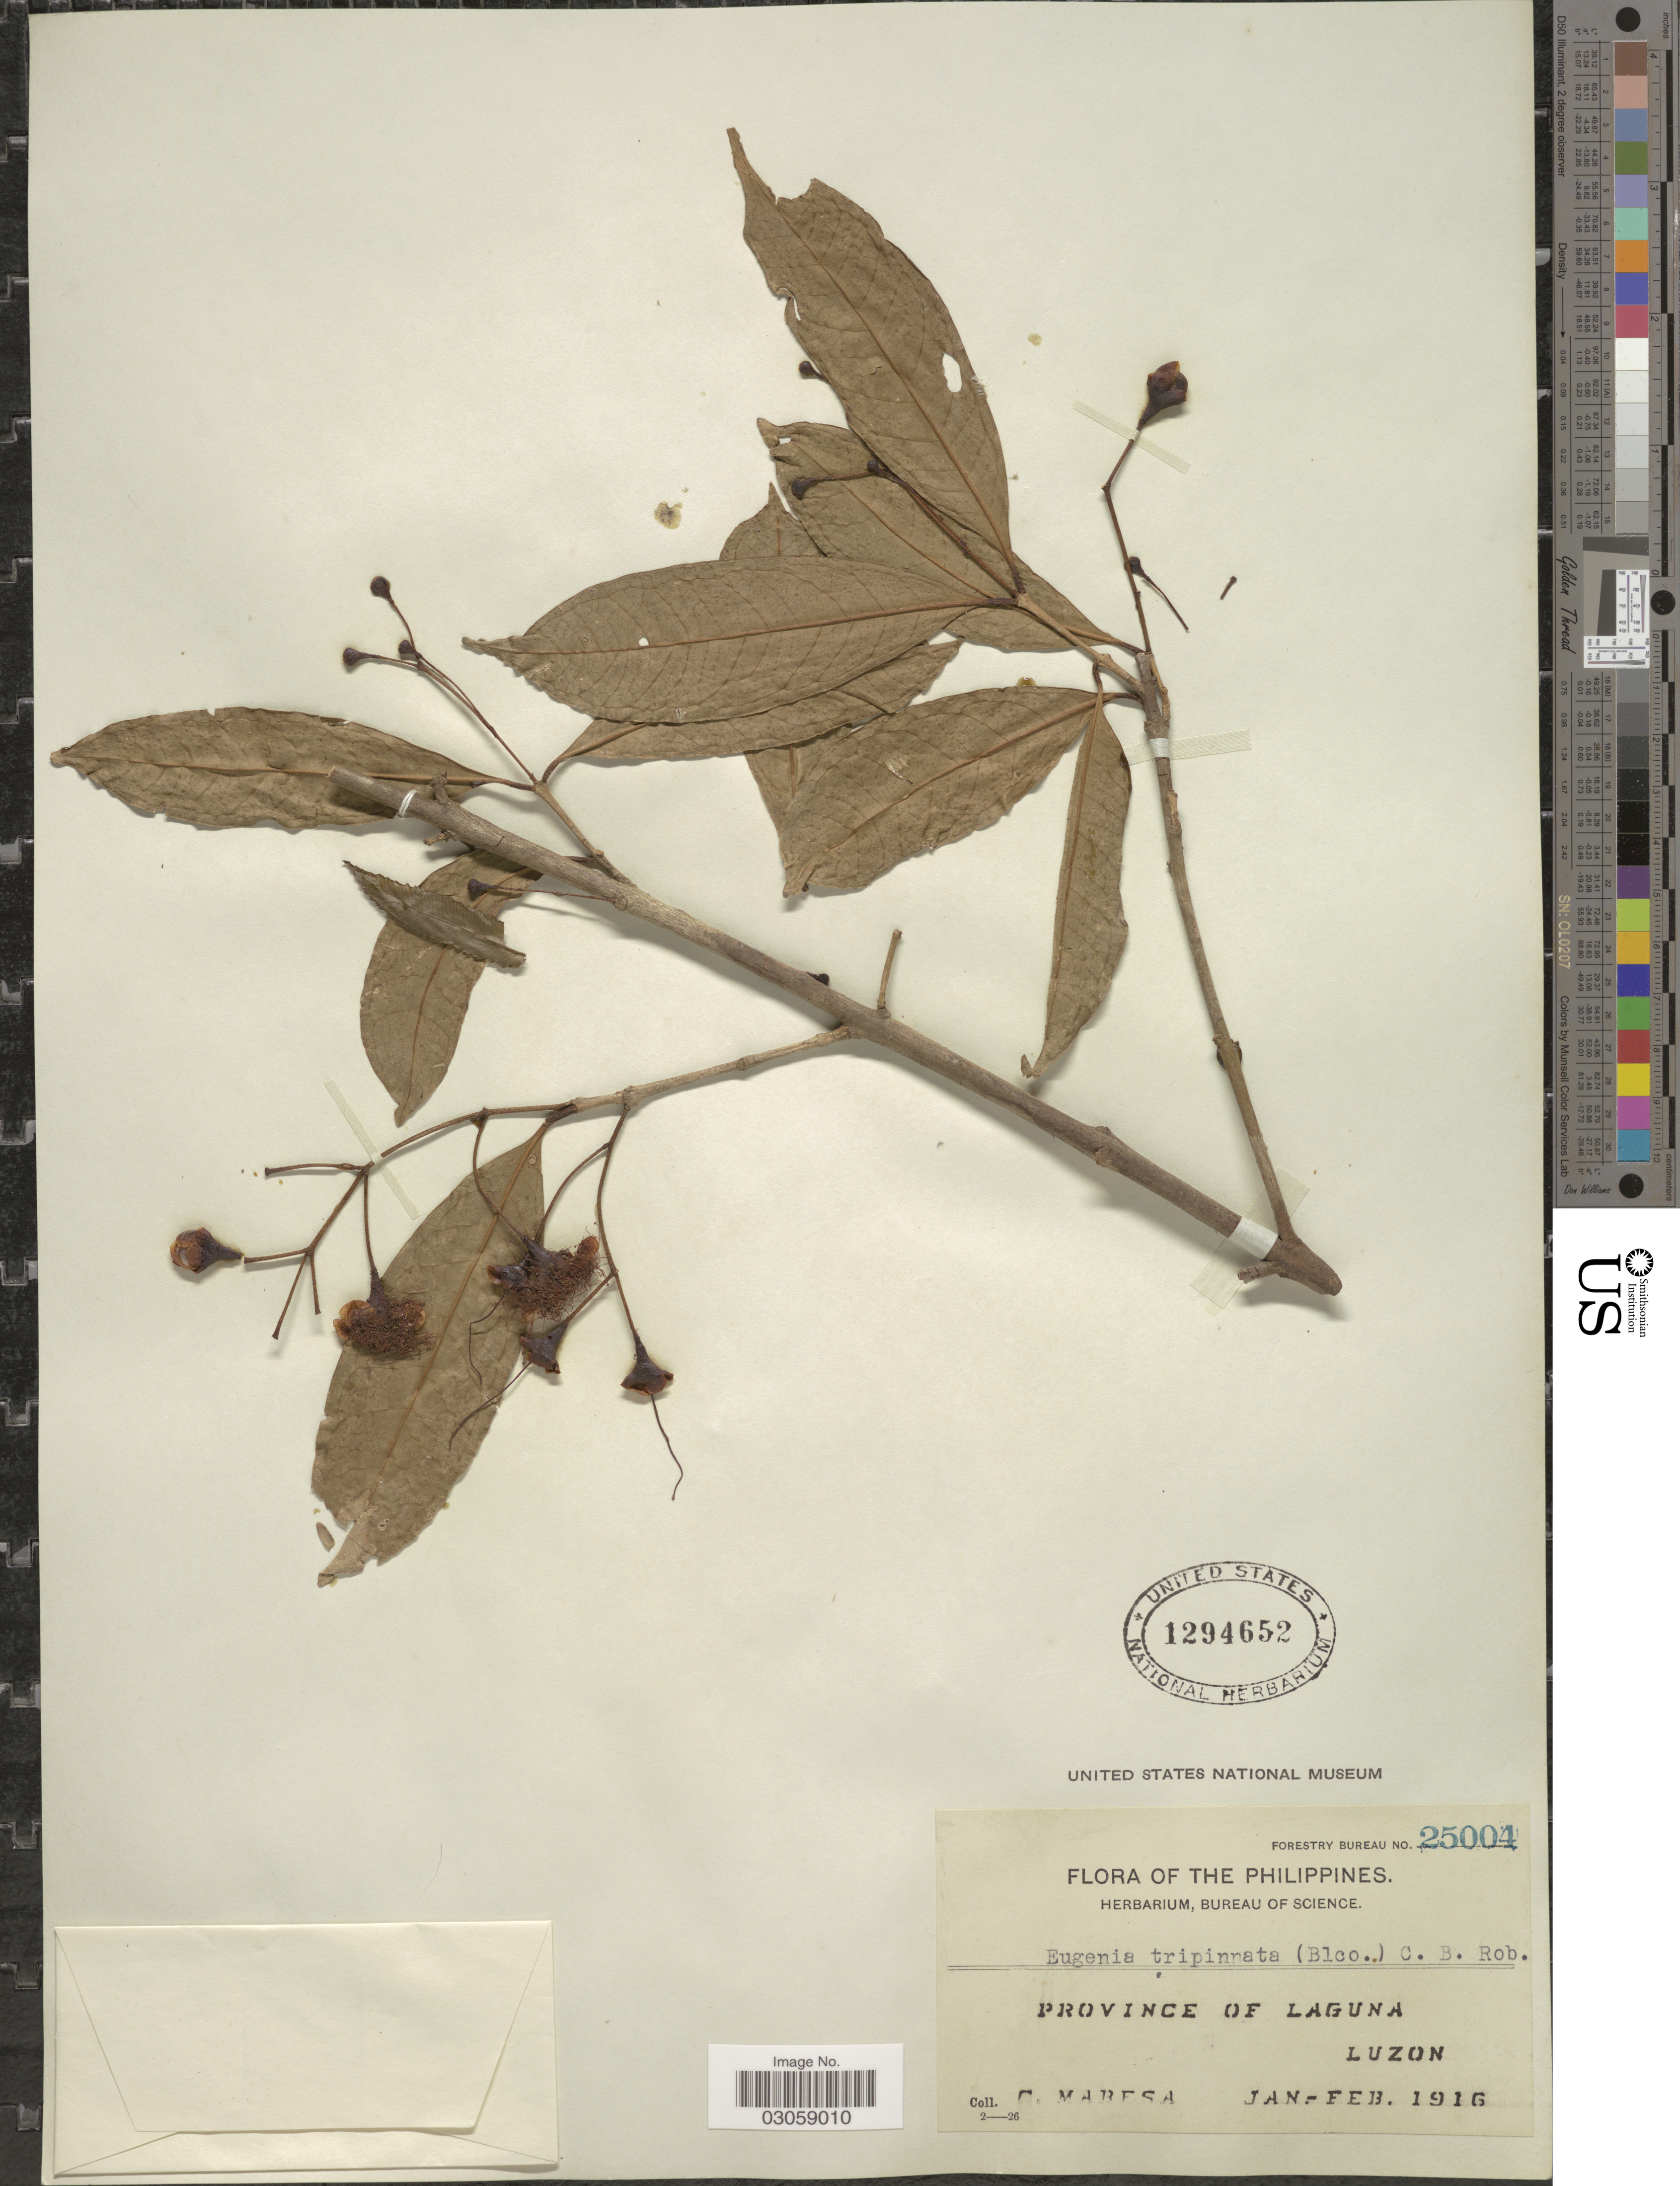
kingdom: Plantae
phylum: Tracheophyta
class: Magnoliopsida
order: Myrtales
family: Myrtaceae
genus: Syzygium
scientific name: Syzygium tripinnatum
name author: (Blanco) Merr.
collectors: C. Mabesa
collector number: Forestry Bureau 25004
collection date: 1916-01/1916-02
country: Philippines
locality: Province of Laguna, Luzon.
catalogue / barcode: US 1294652